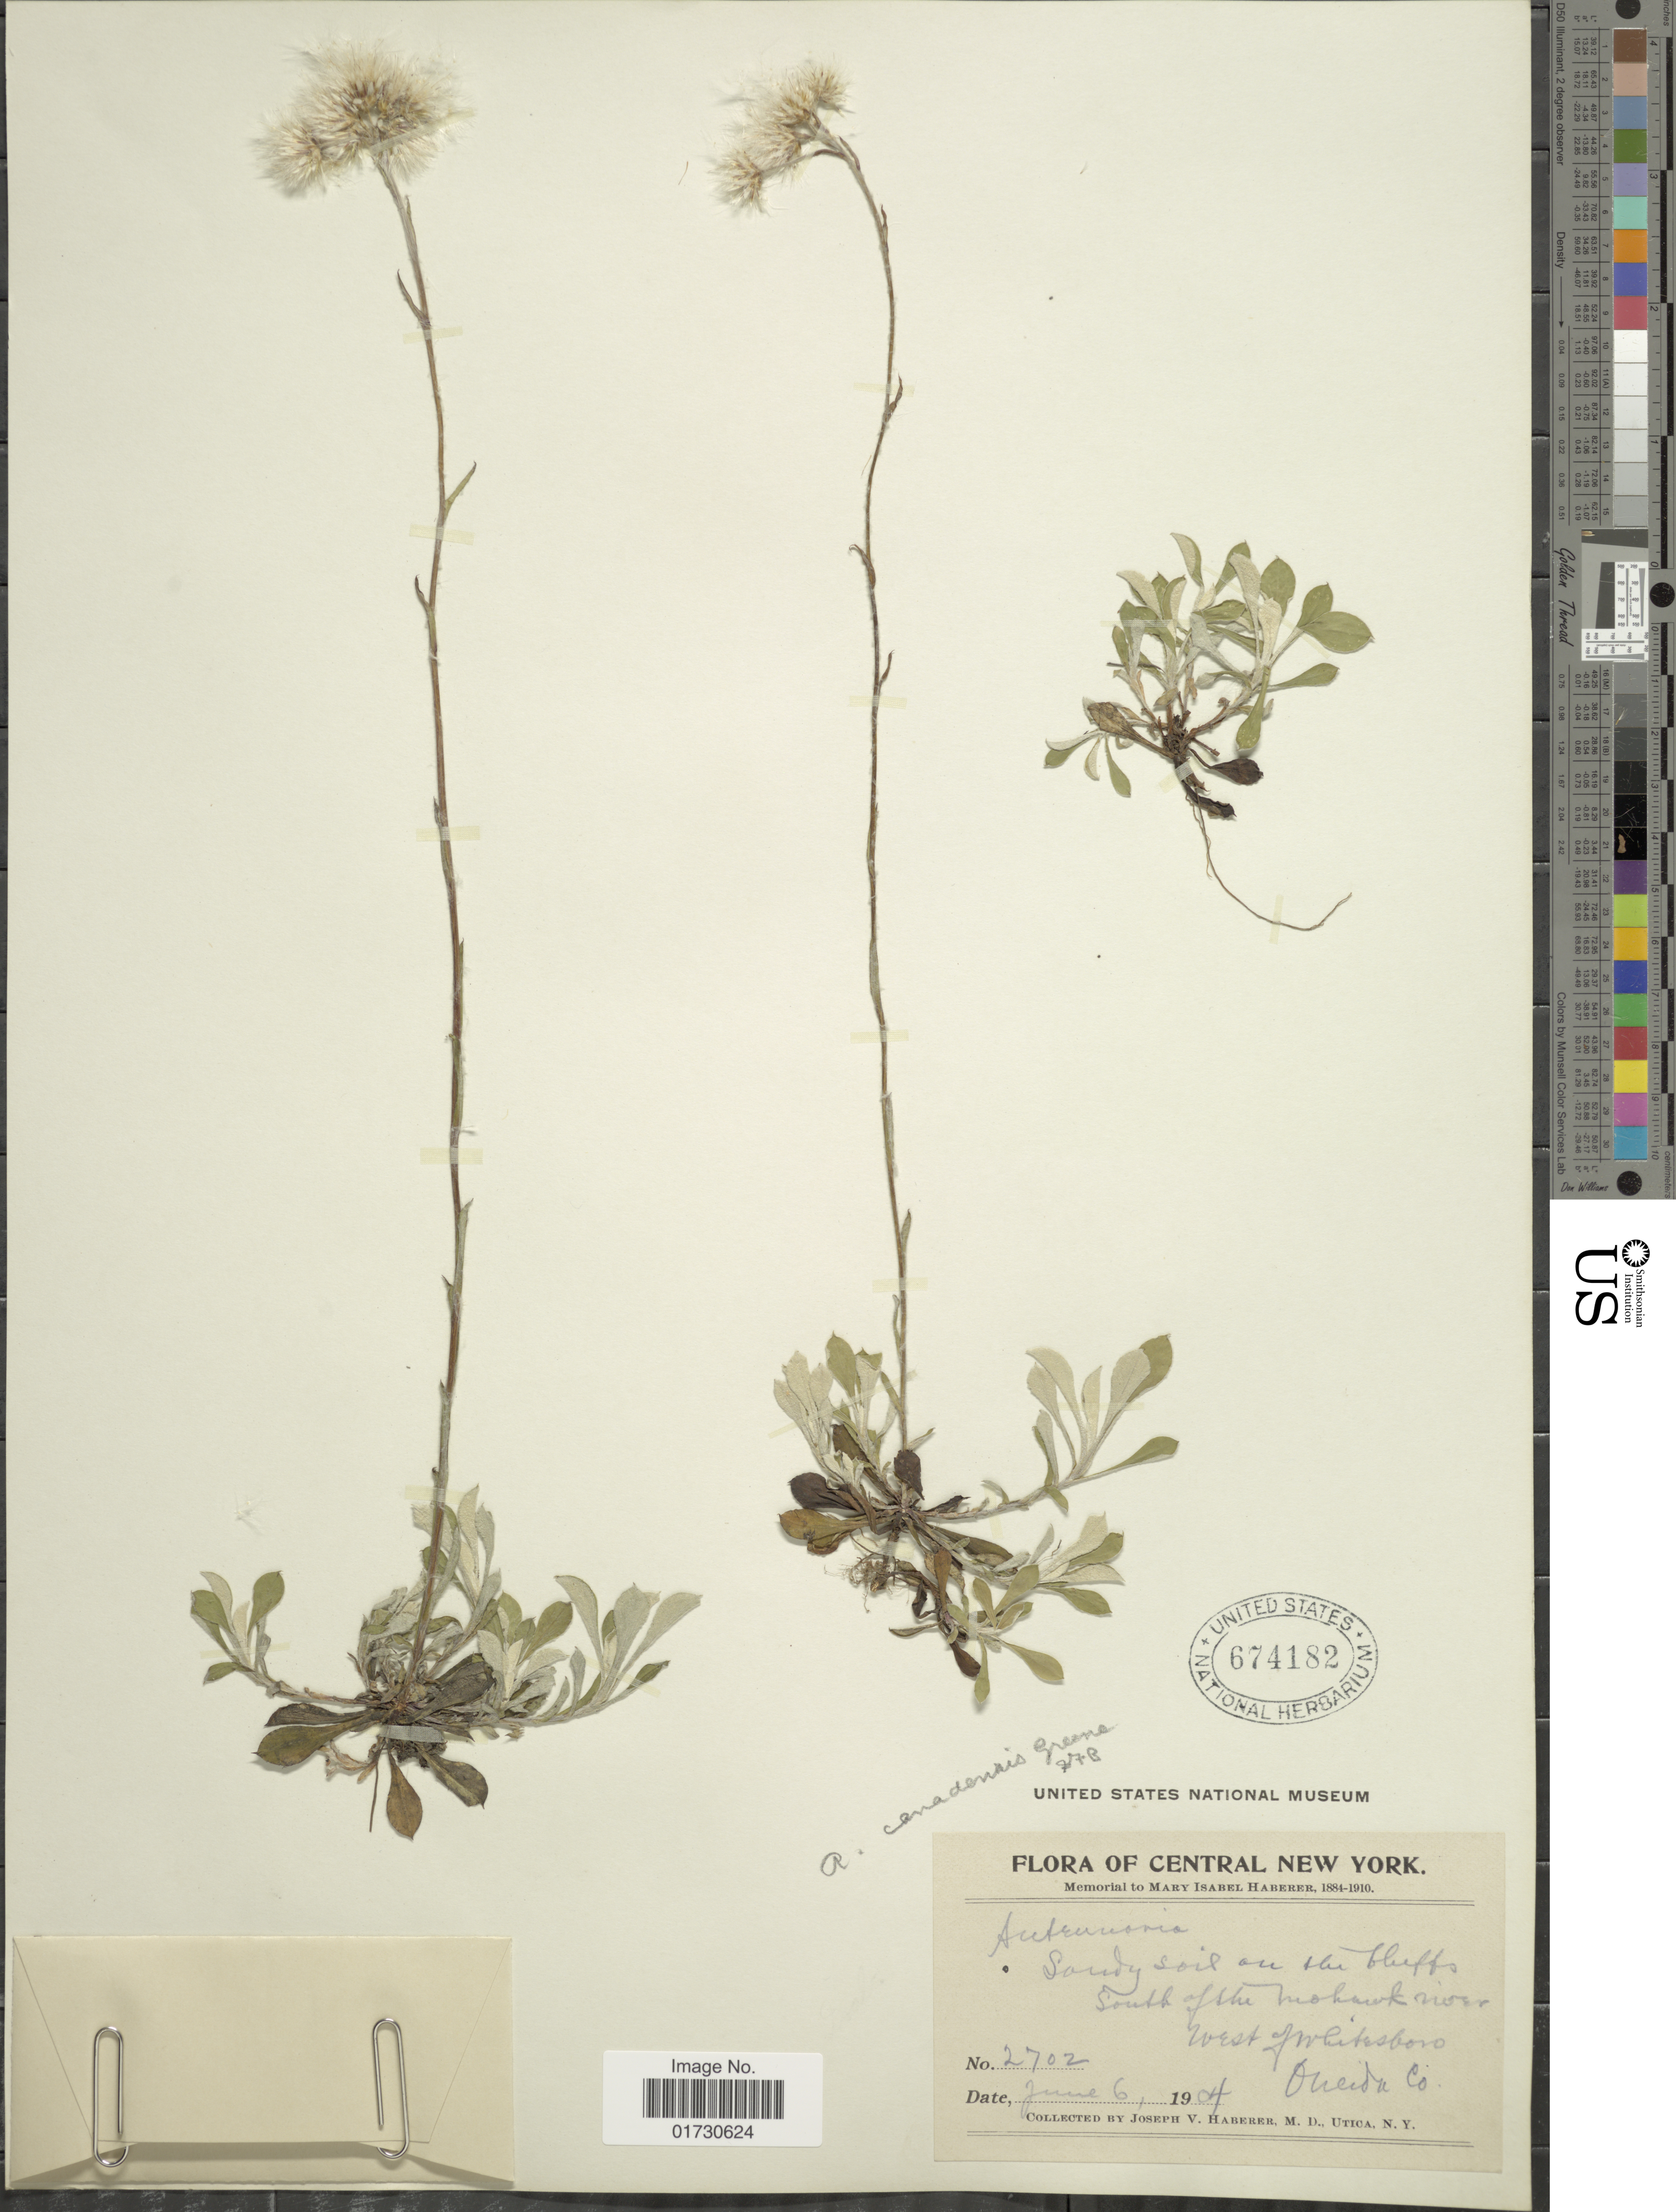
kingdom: Plantae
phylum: Tracheophyta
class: Magnoliopsida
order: Asterales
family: Asteraceae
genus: Antennaria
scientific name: Antennaria canadensis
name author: Greene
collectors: J. V. Haberer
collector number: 2702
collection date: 1904-06-06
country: United States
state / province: New York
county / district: Oneida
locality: Central New York, South of the Mohawk river, west of Whitesboro, Oneida Co.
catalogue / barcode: US 674182